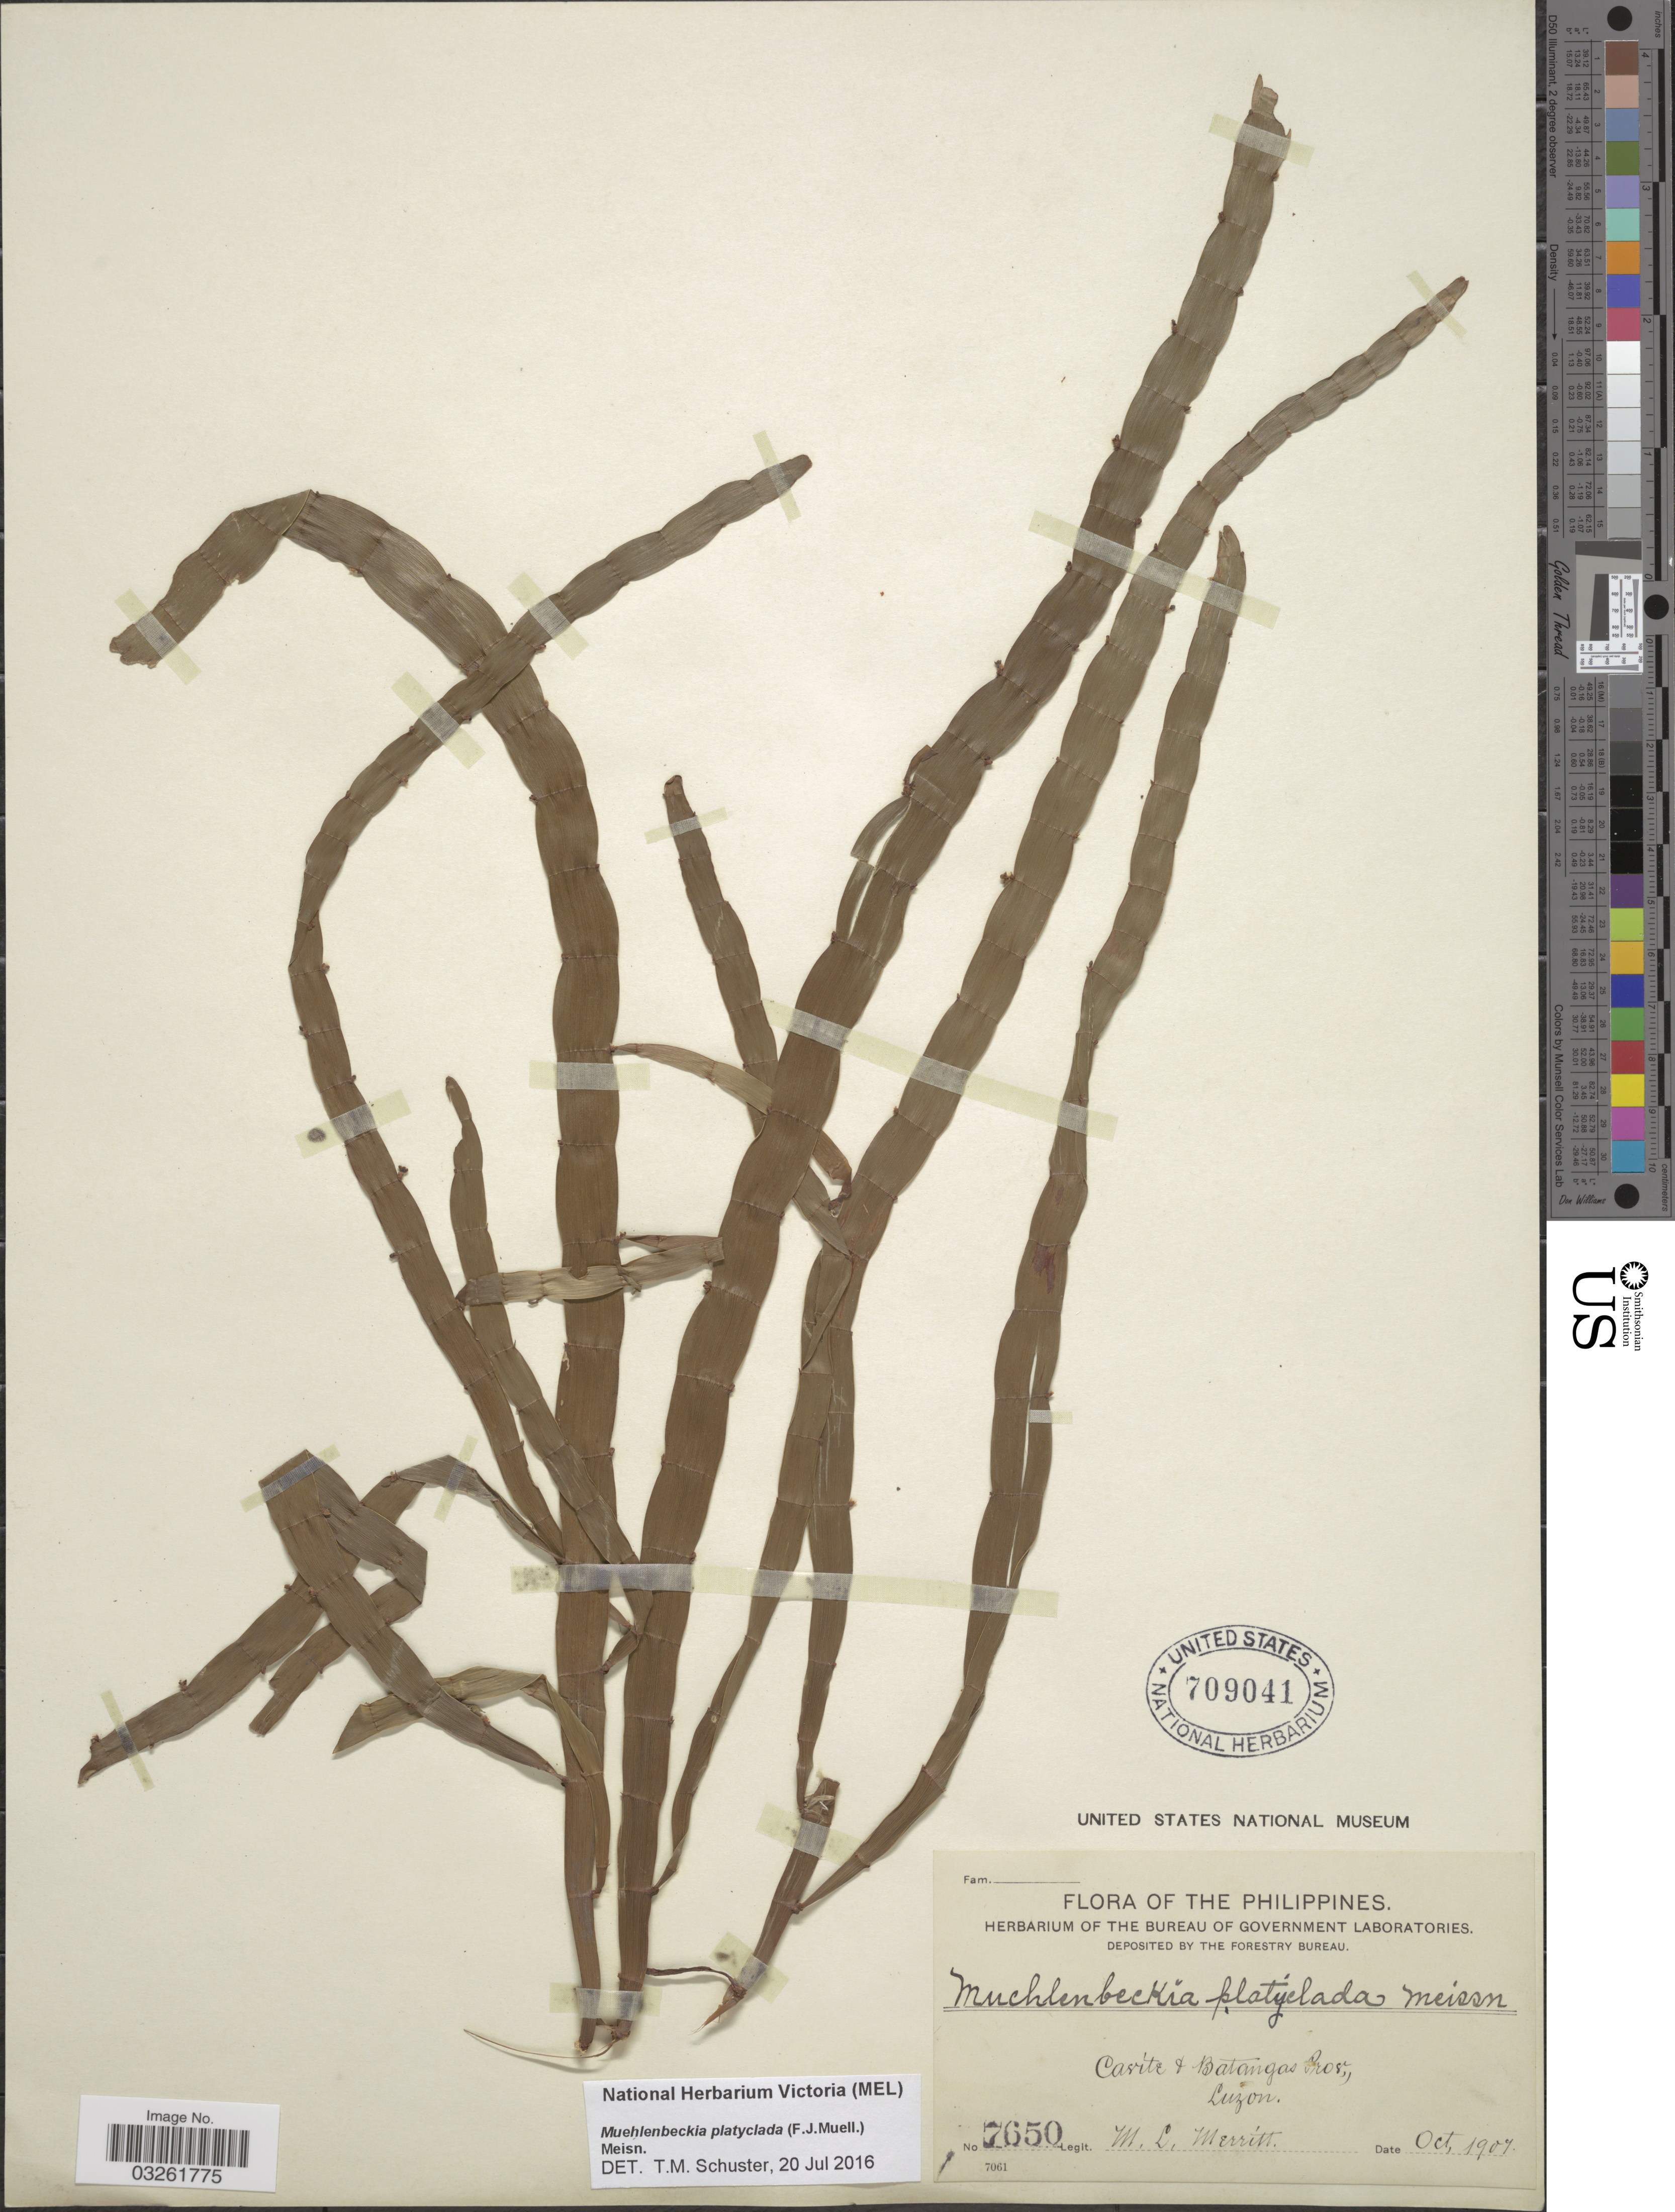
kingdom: Plantae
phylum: Tracheophyta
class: Magnoliopsida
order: Caryophyllales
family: Polygonaceae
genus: Muehlenbeckia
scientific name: Muehlenbeckia platyclada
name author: (F. Muell.) Meisn.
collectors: M. L. Merritt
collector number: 7650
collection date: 1907-10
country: Philippines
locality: Cavite + Batangas Prov., Luzon.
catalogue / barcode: US 709041